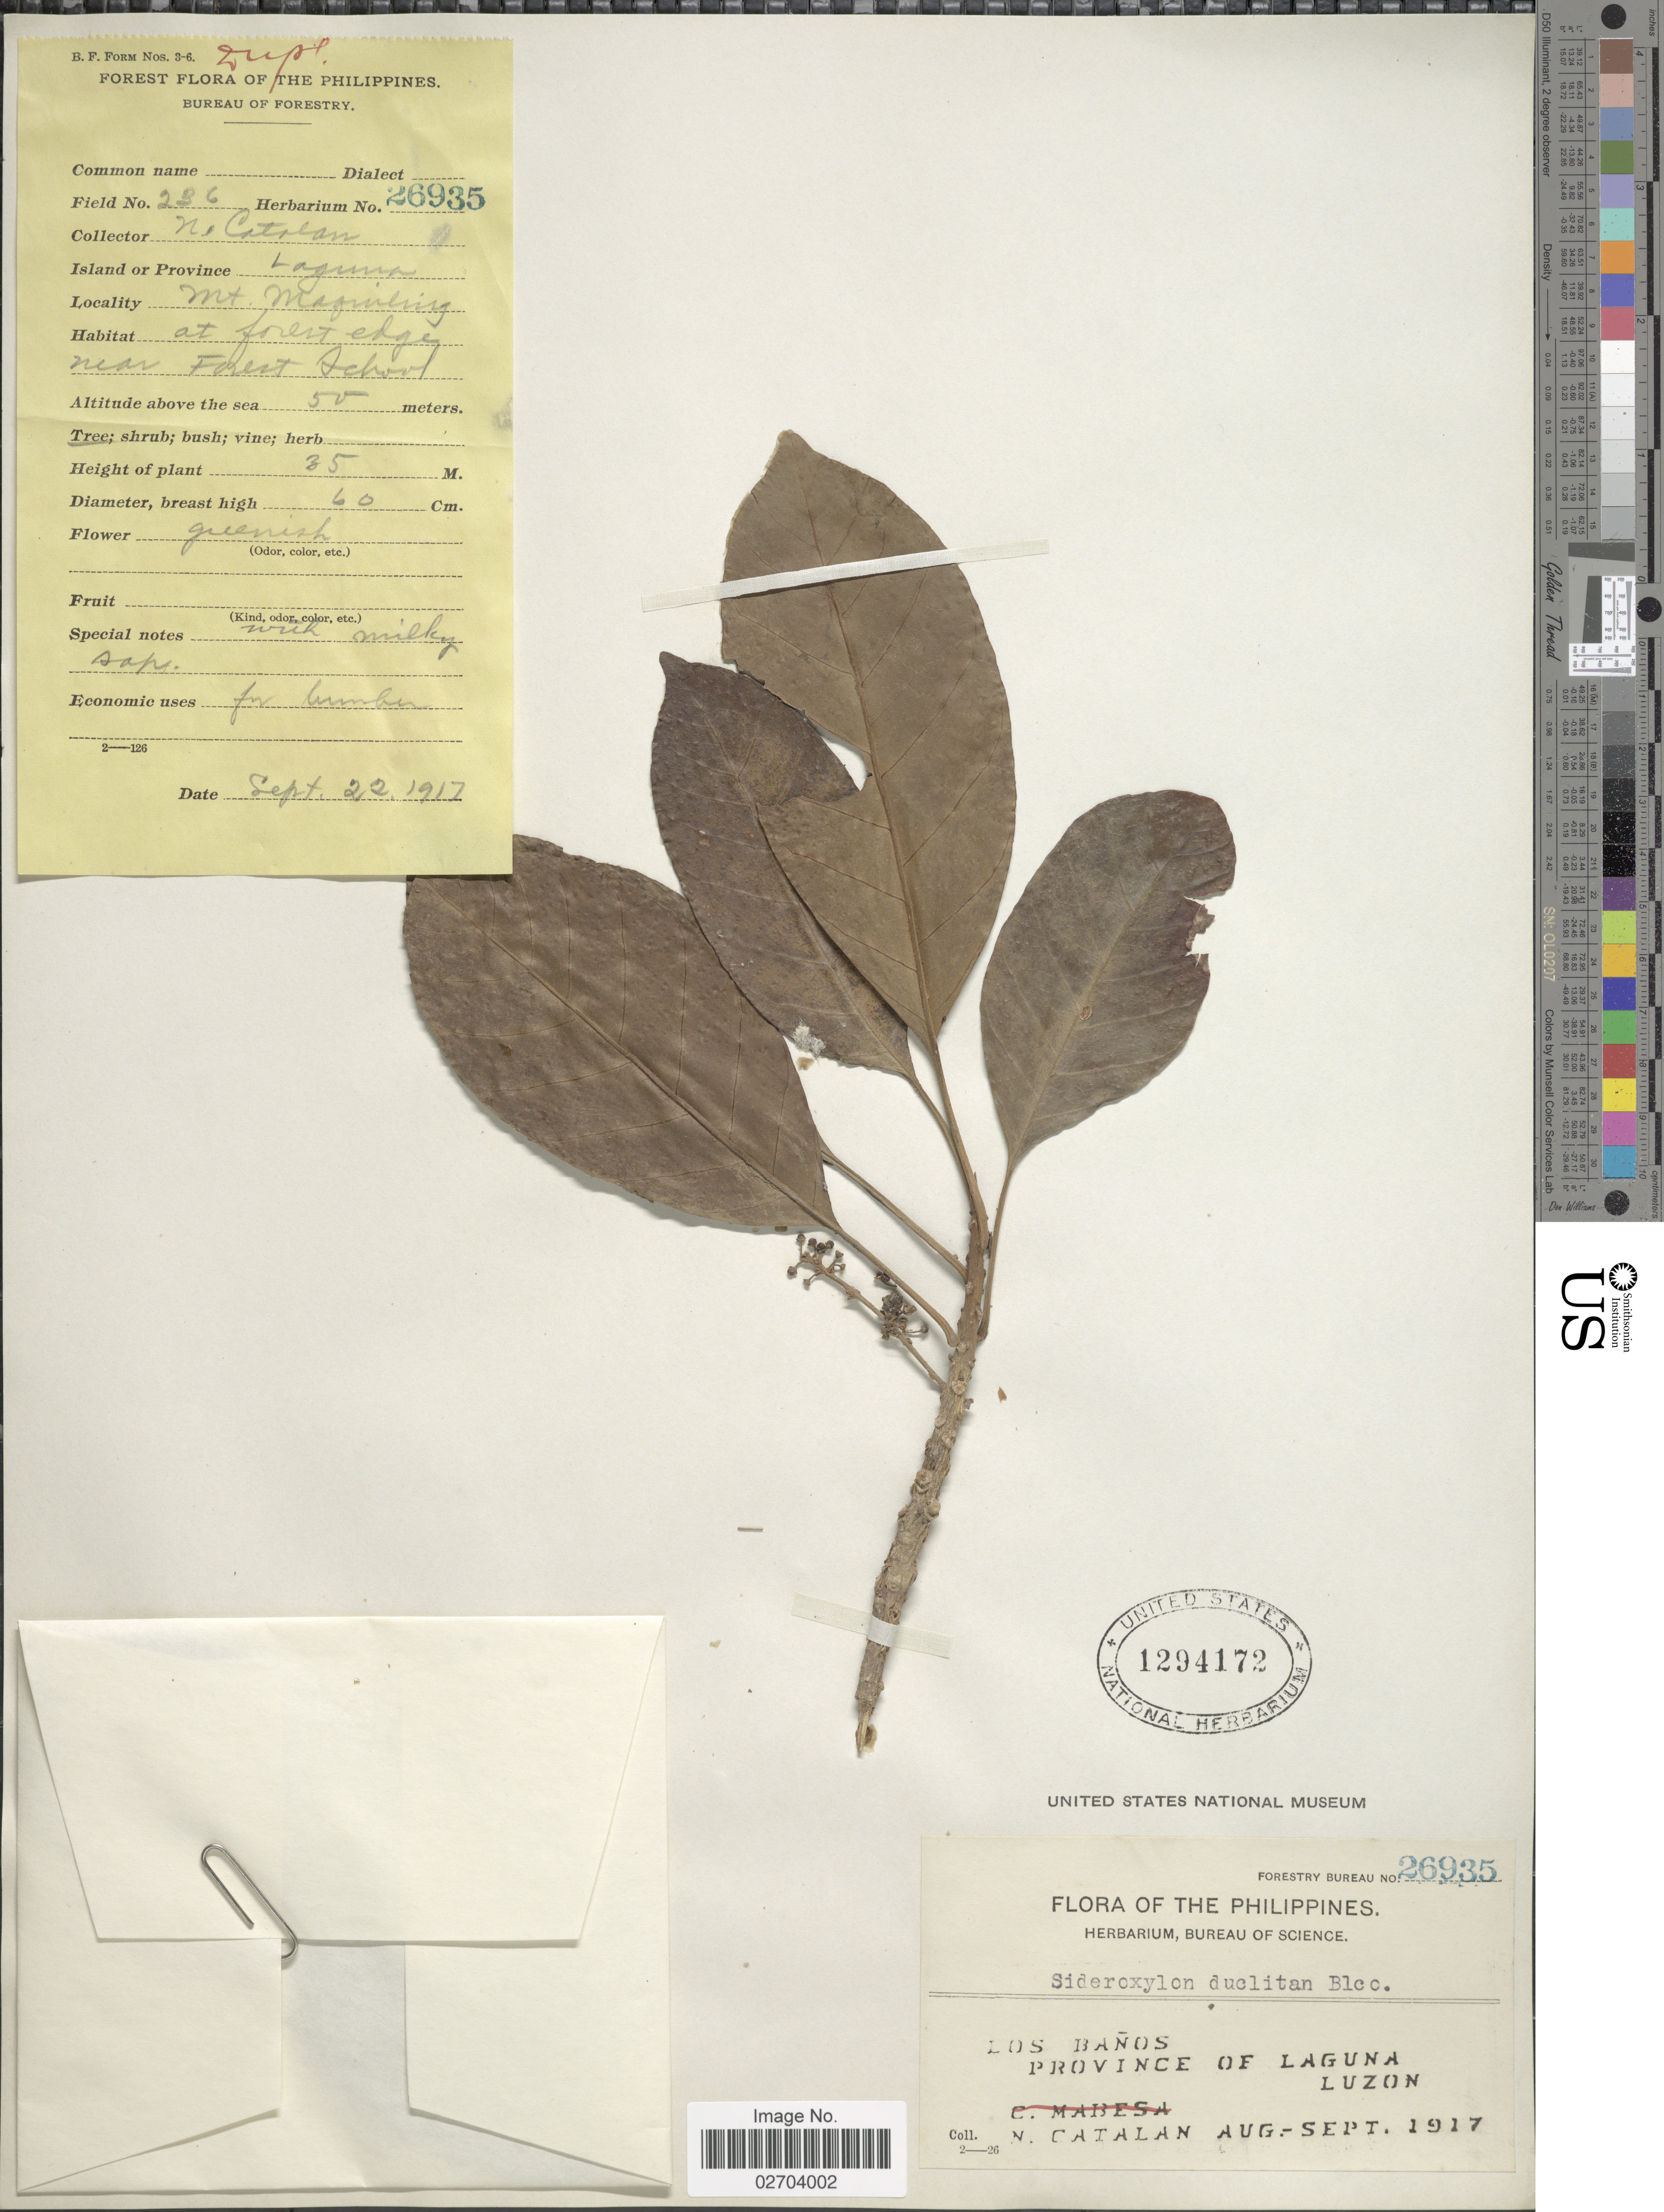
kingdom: Plantae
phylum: Tracheophyta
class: Magnoliopsida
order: Ericales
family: Sapotaceae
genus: Sideroxylon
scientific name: Sideroxylon duclitan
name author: Blanco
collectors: N. Catalan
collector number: Forestry Bureau 26935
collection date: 1917-08/1917-09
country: Philippines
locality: Los Banos, Province of Laguna, Luzon.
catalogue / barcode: US 1294172